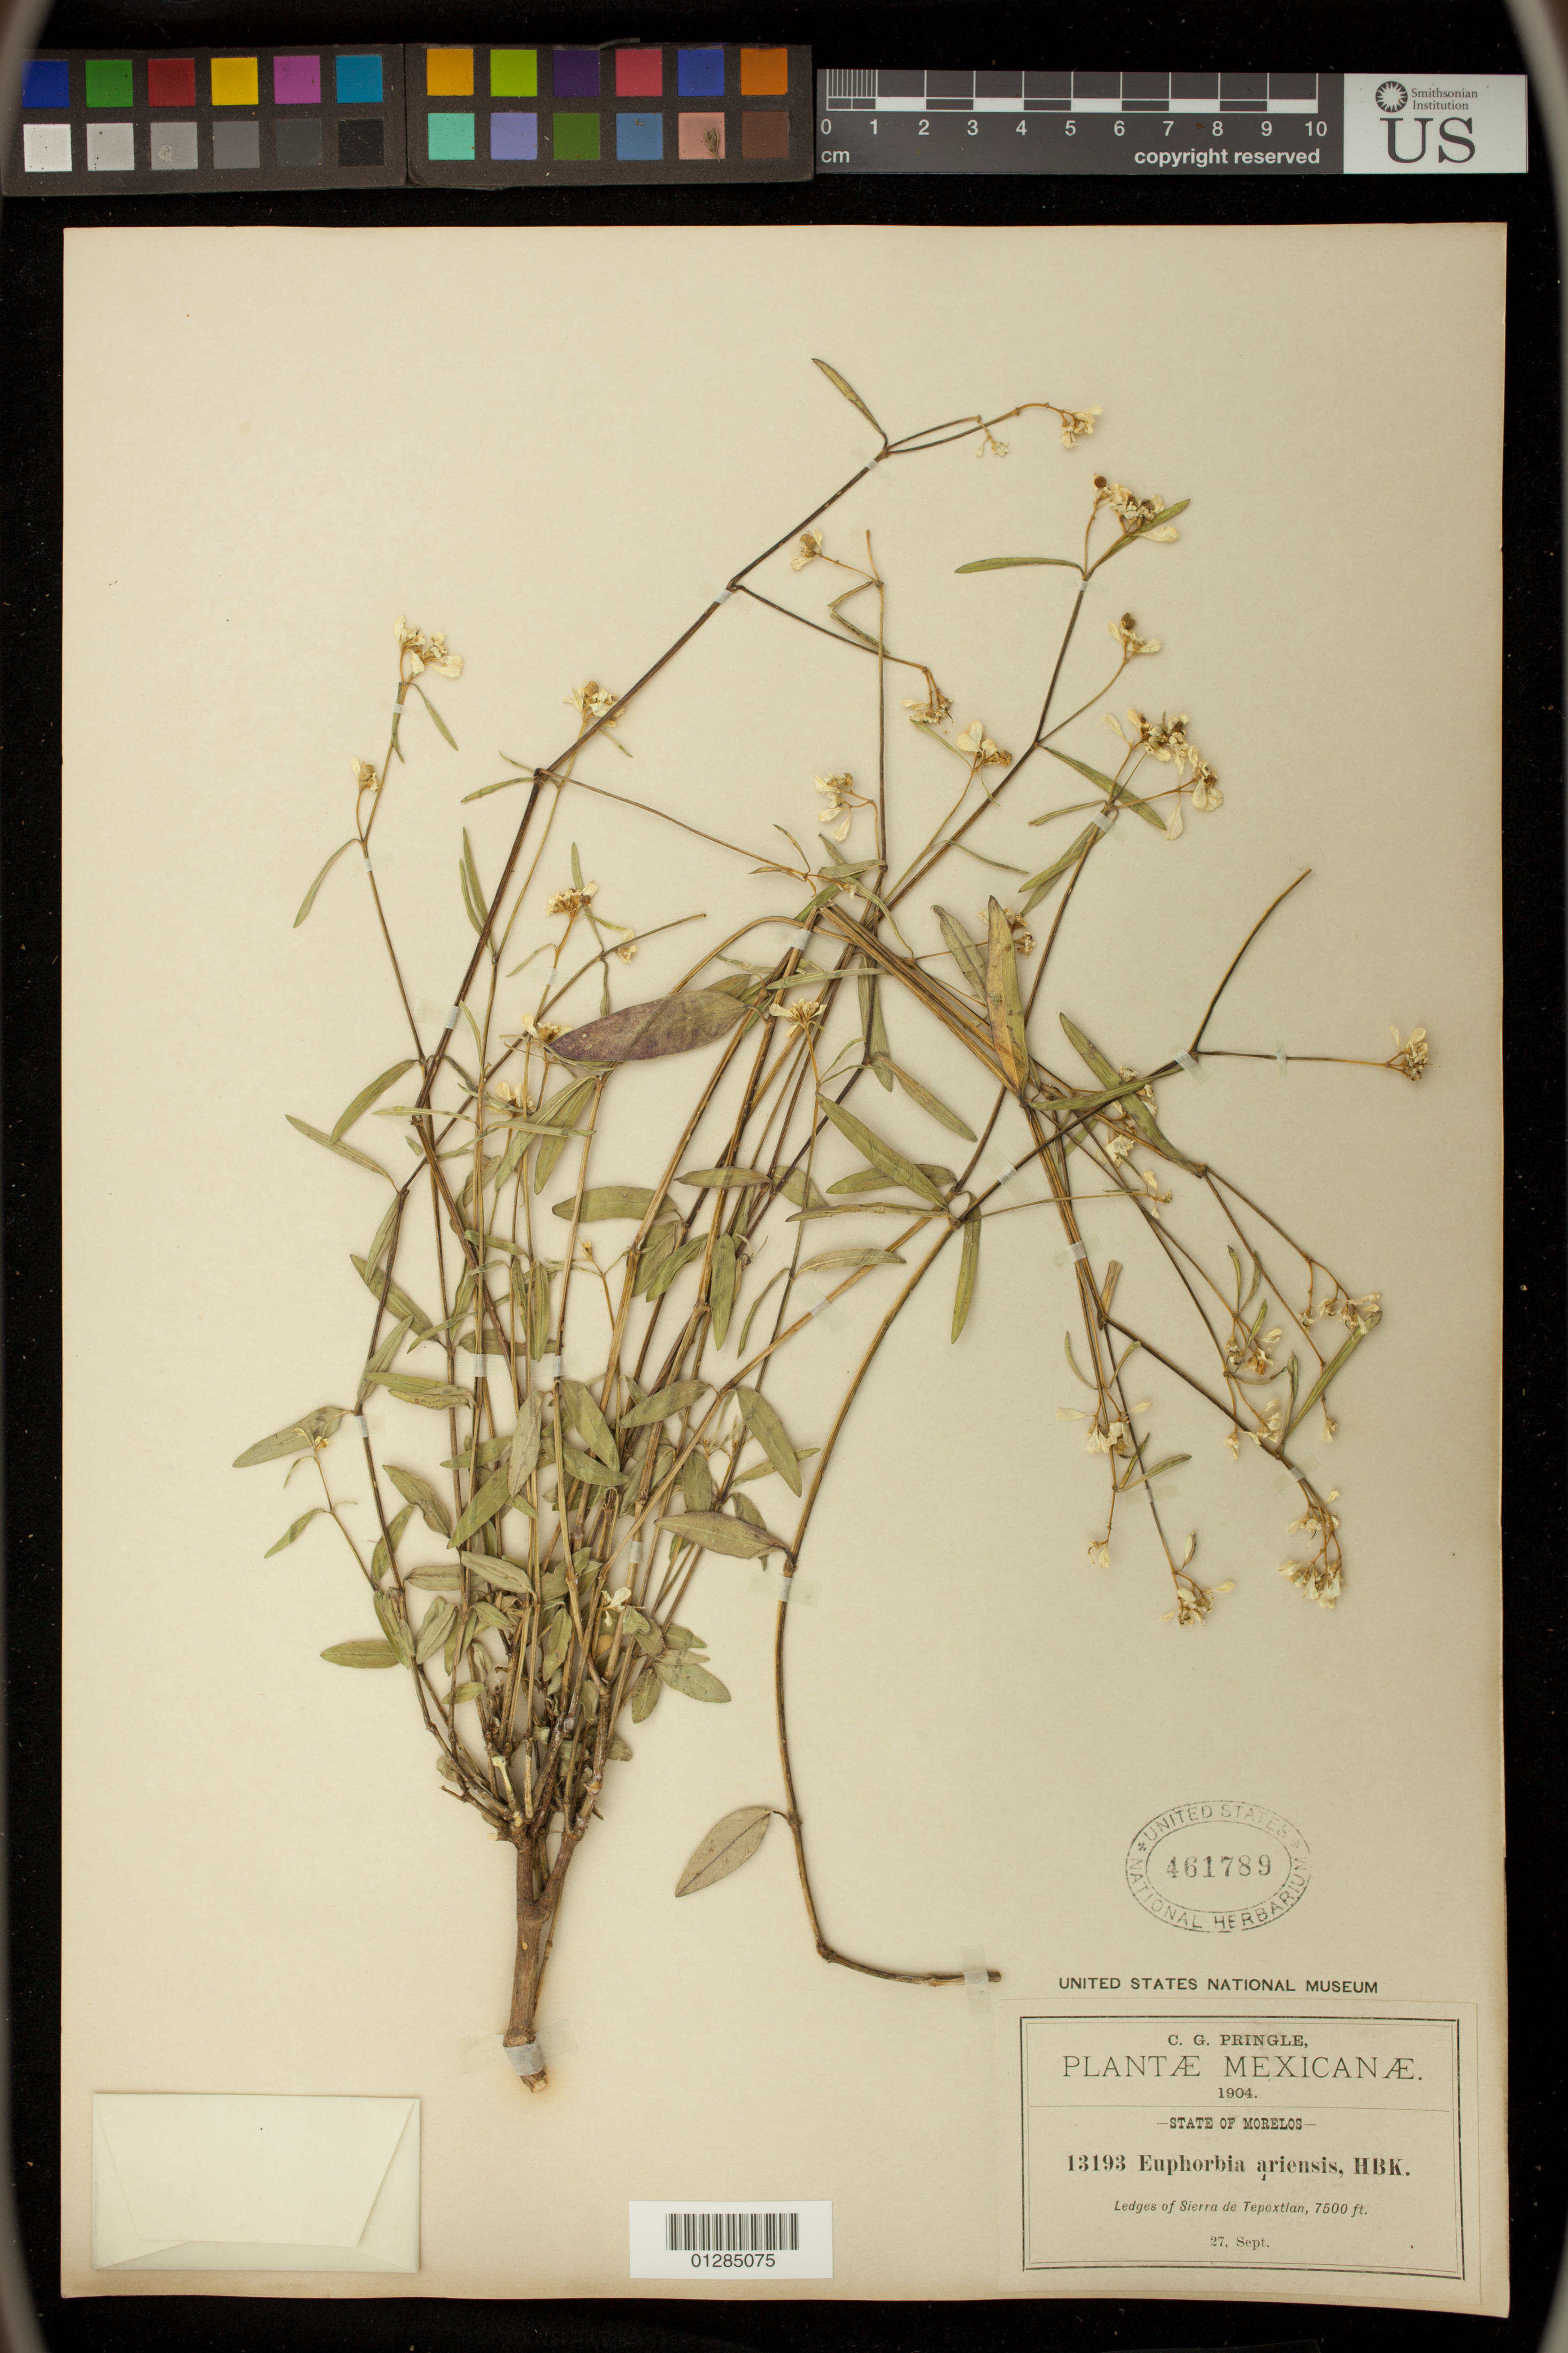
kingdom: Plantae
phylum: Tracheophyta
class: Magnoliopsida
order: Malpighiales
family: Euphorbiaceae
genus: Euphorbia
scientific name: Euphorbia ariensis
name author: Kunth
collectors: C. G. Pringle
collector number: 13193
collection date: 1904-09-27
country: Mexico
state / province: Morelos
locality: Ledges of Sierra de Tepoxtian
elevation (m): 2286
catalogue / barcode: US 461789